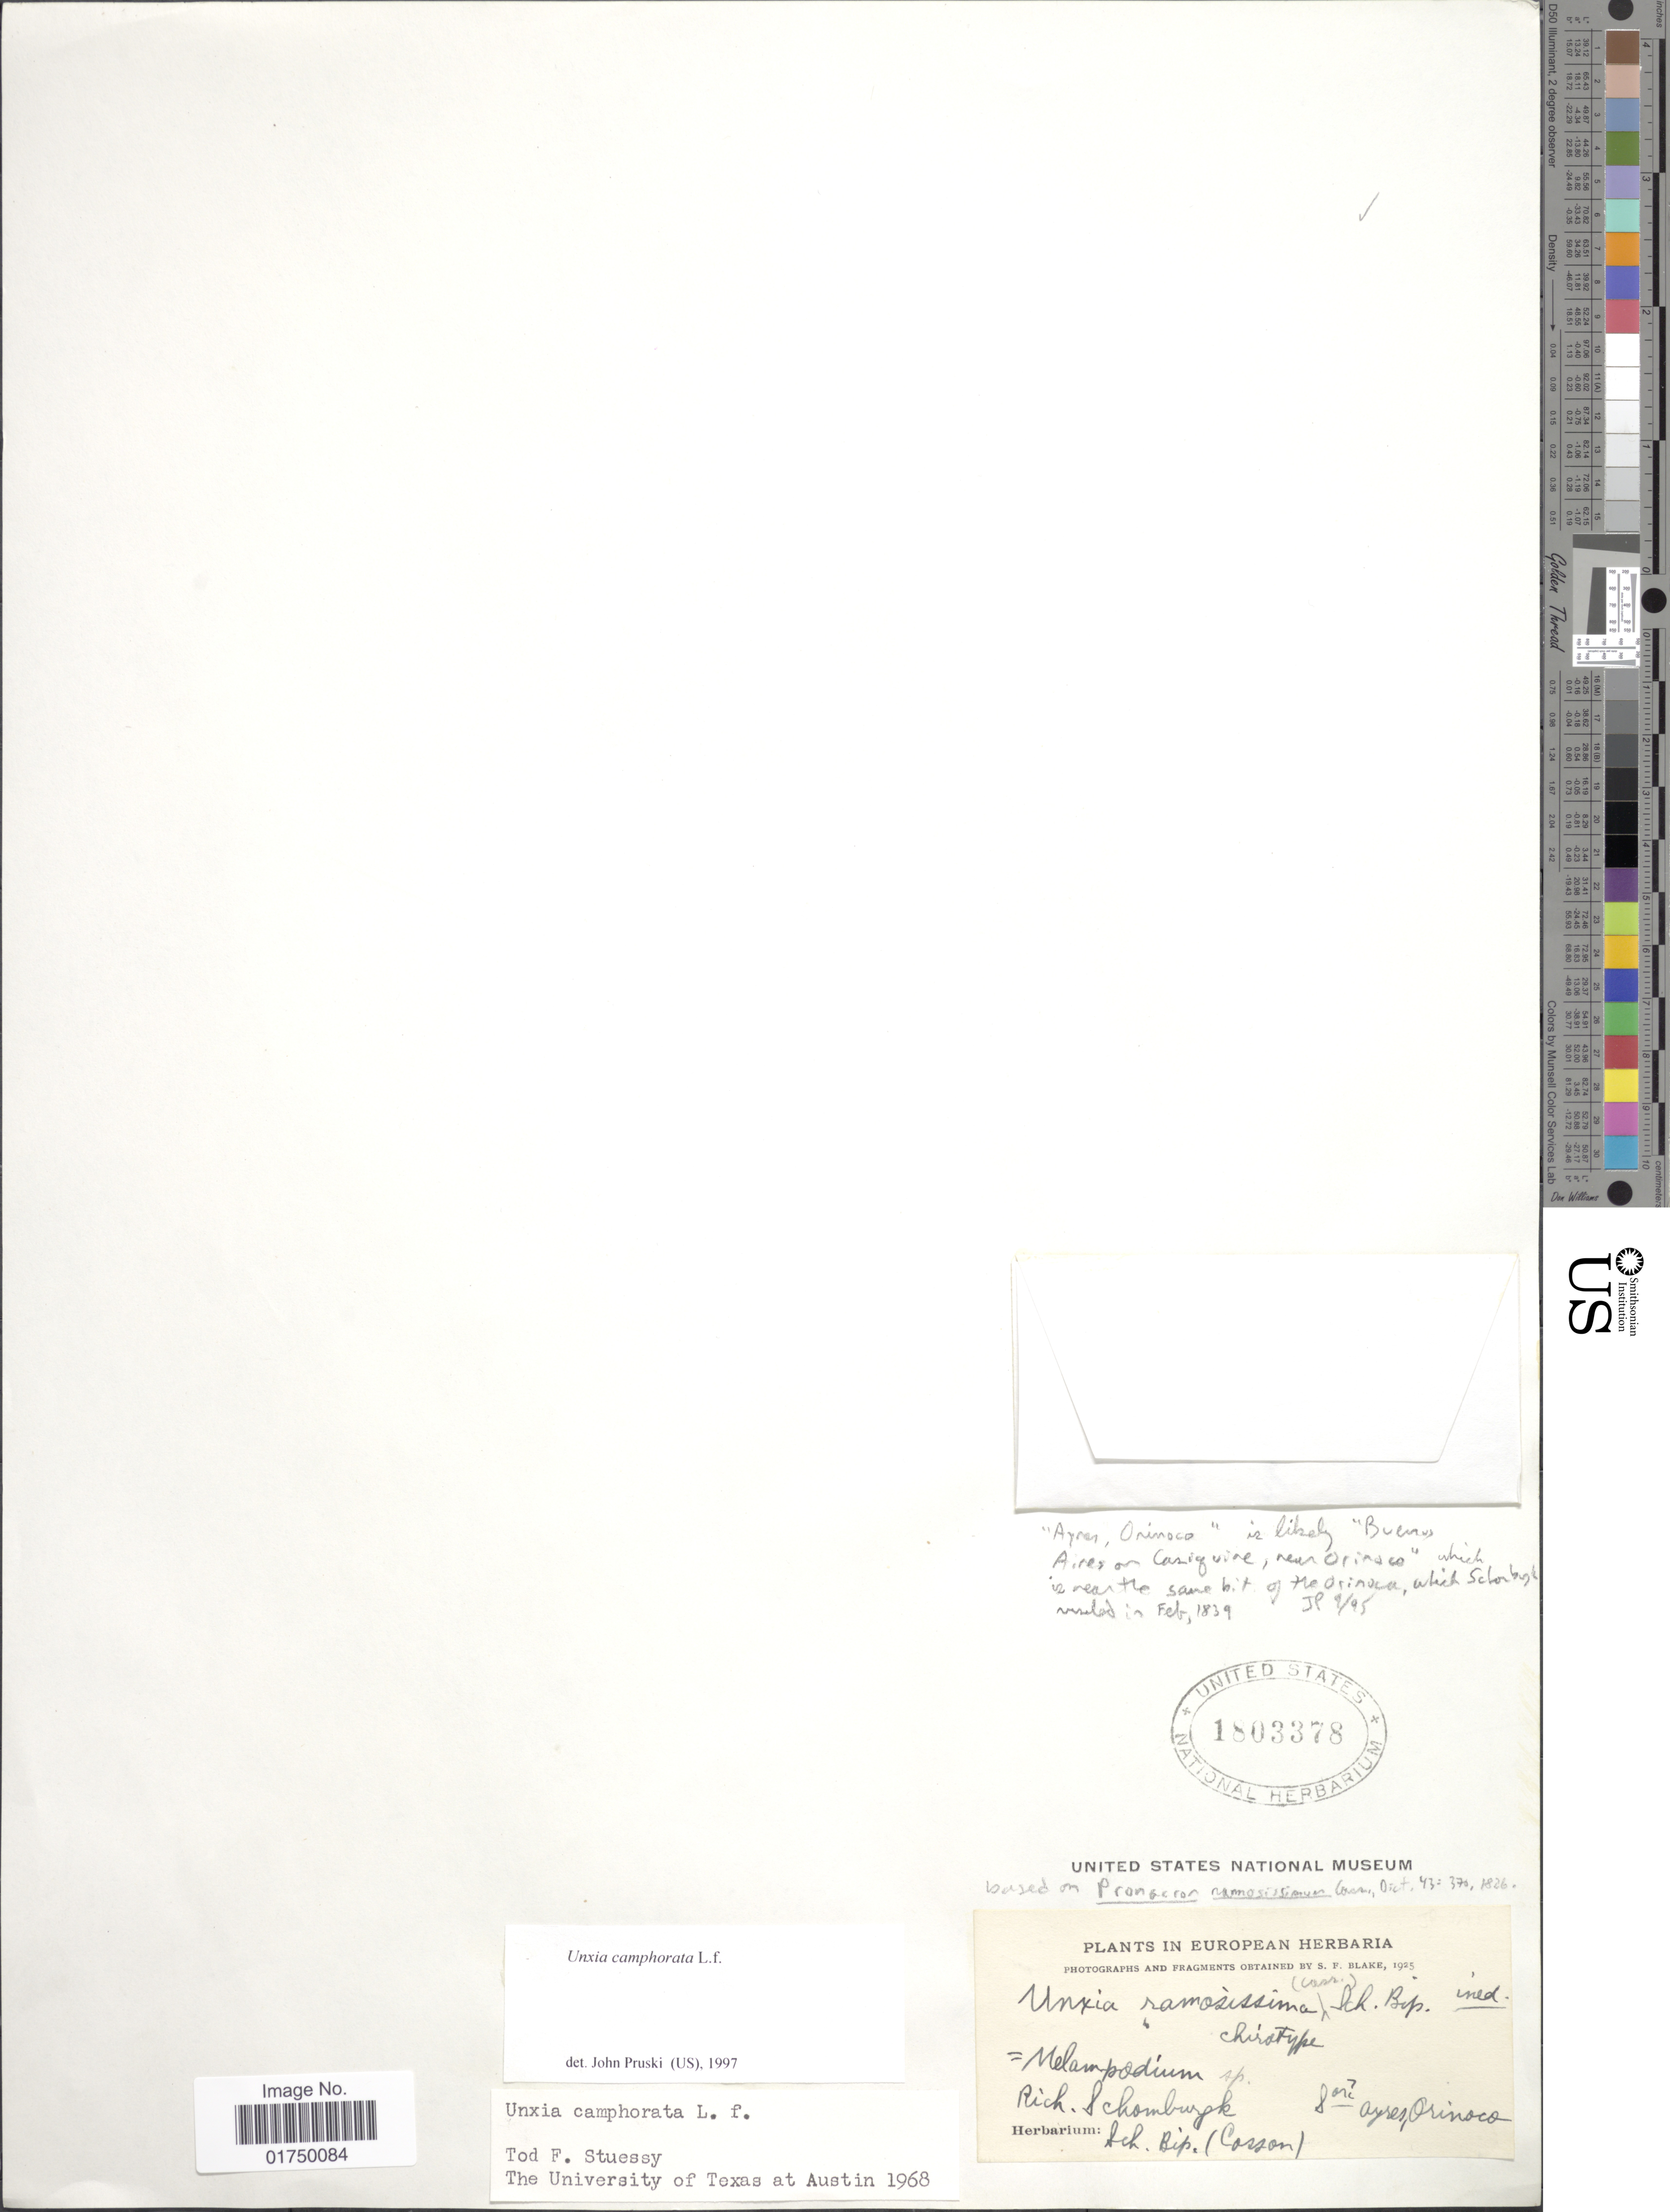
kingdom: Plantae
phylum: Tracheophyta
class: Magnoliopsida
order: Asterales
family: Asteraceae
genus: Unxia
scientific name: Unxia camphorata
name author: L. f.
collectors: R. H. Schomburgk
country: Venezuela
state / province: Amazonas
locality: Ayres, Orinoco. [interpreted]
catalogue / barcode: US 1803378